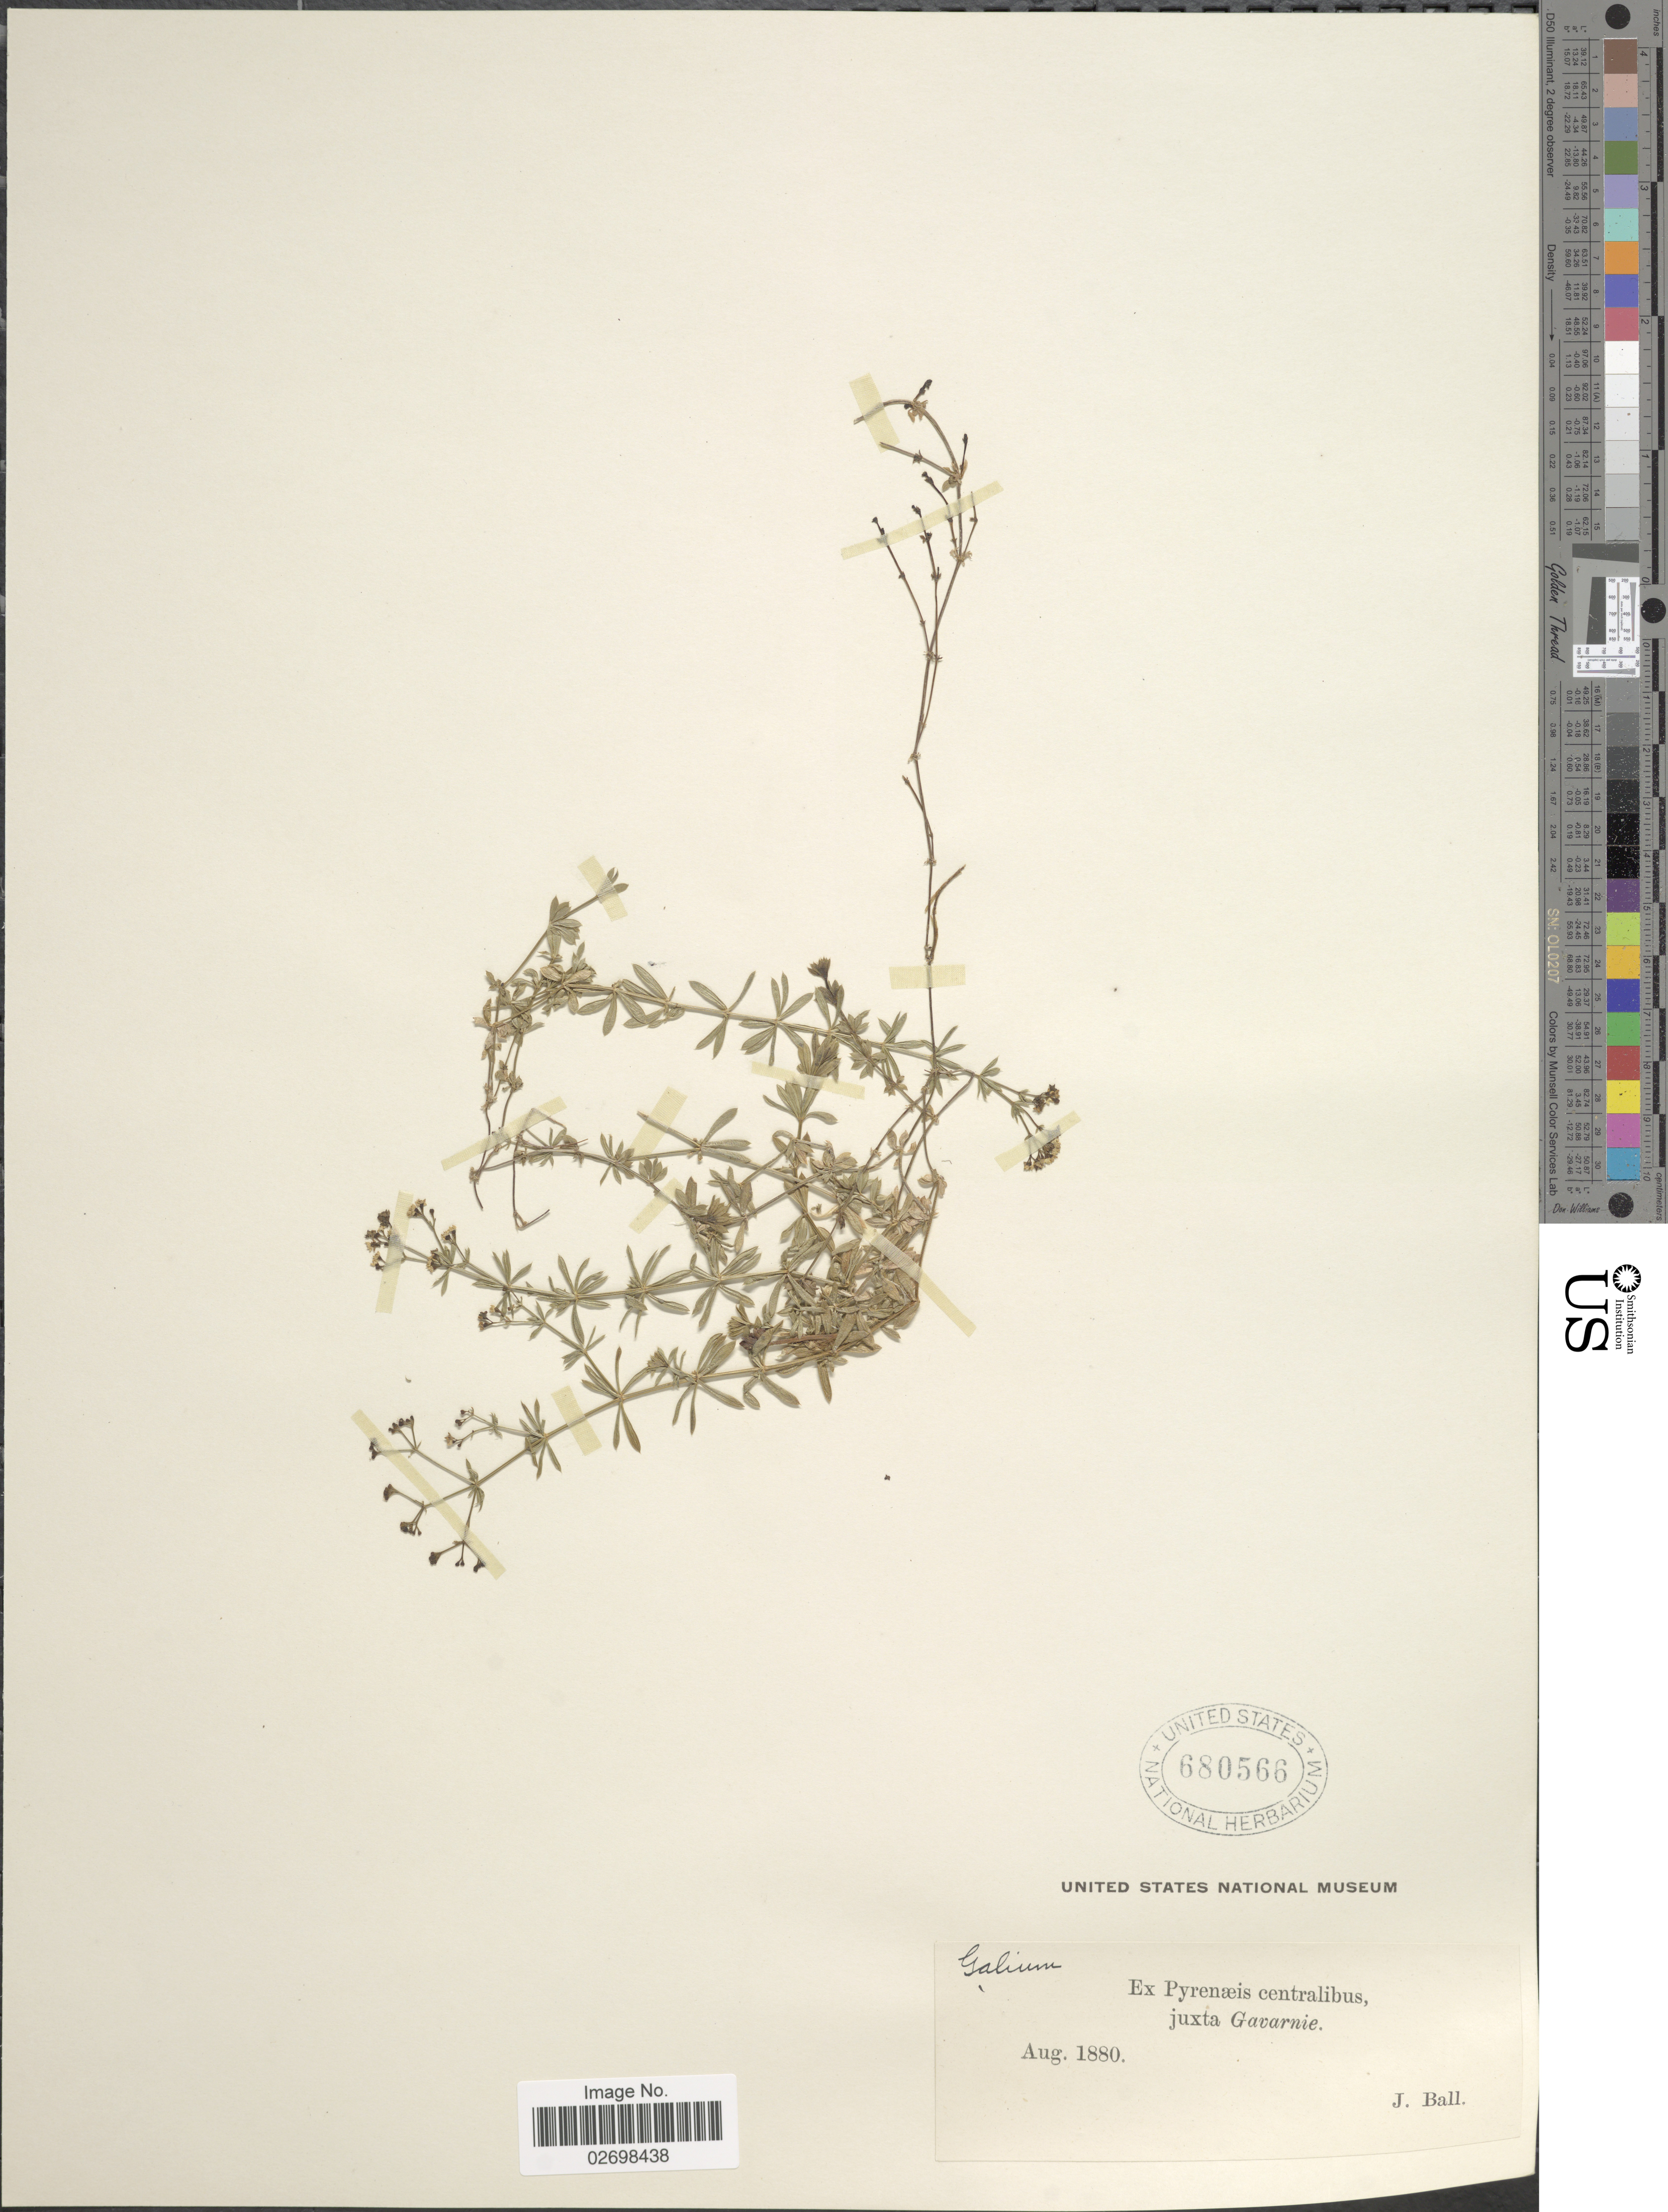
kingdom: Plantae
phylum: Tracheophyta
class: Magnoliopsida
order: Gentianales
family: Rubiaceae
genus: Galium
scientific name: Galium sp.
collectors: J. Ball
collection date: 1880-08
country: France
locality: Pyrenæis centralibus juxta Gavarnie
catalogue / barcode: US 680566